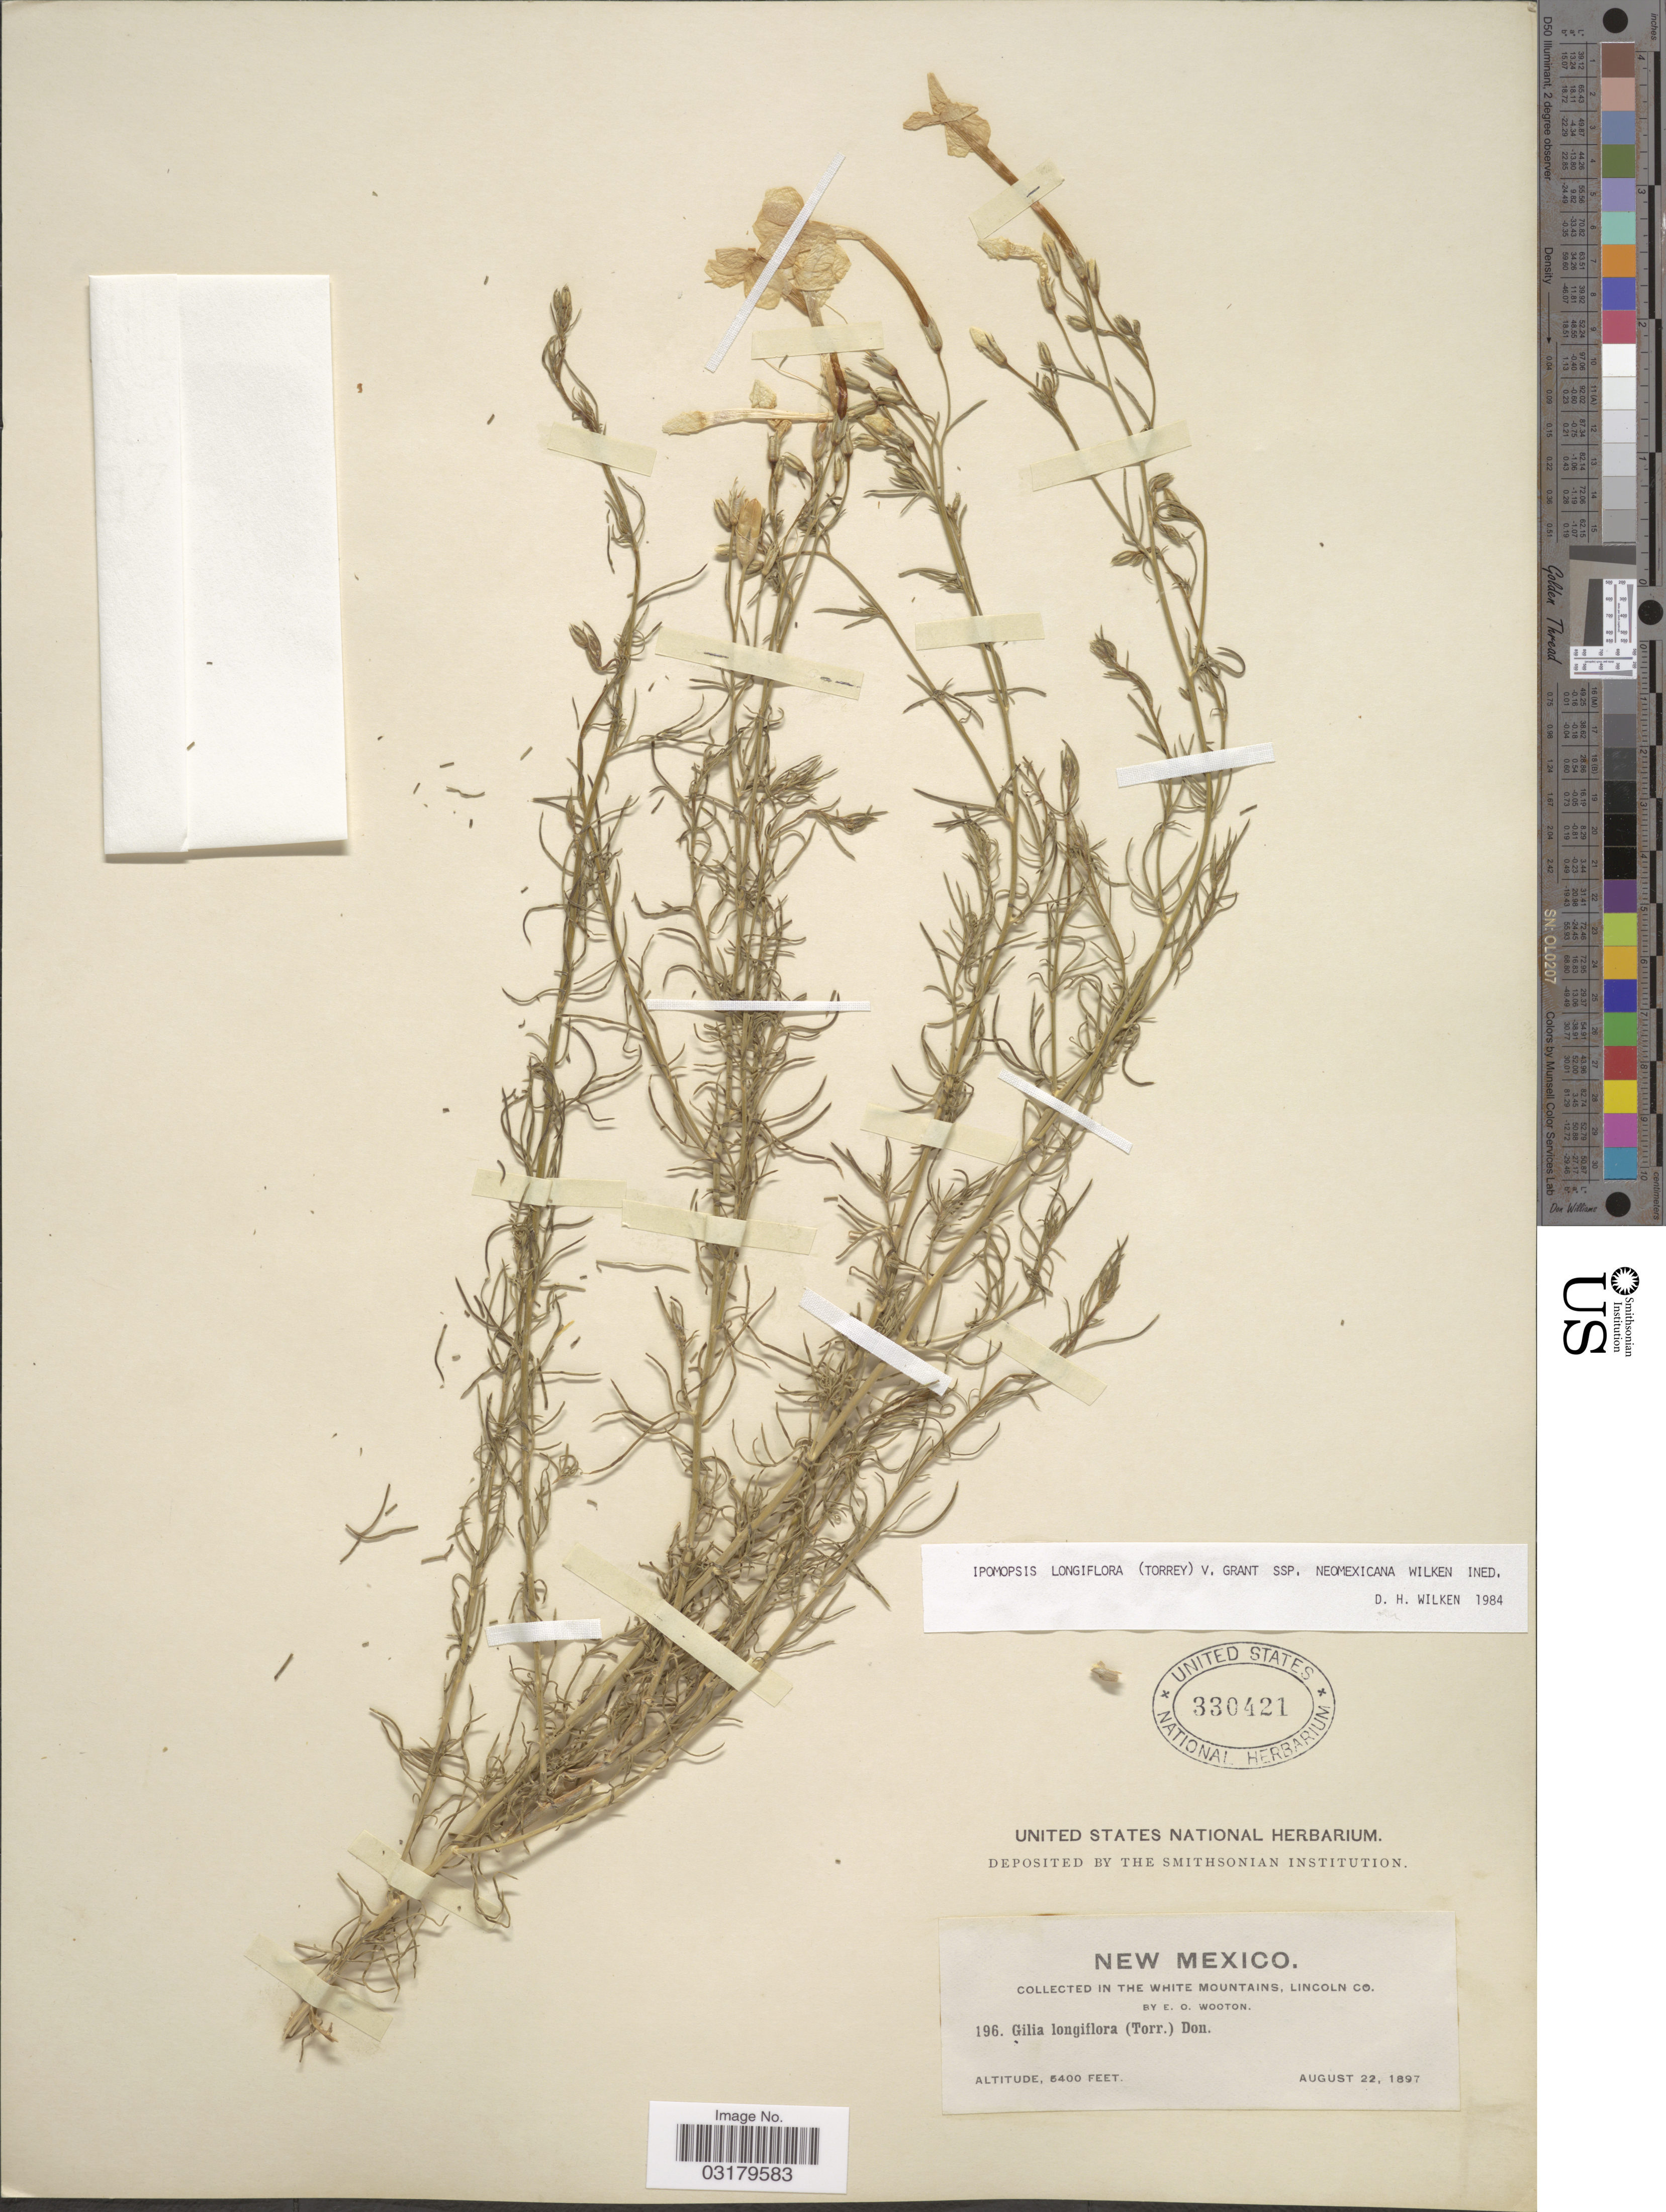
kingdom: Plantae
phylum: Tracheophyta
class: Magnoliopsida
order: Ericales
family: Polemoniaceae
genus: Ipomopsis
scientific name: Ipomopsis longiflora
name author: (Torr.) V.E. Grant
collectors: E. O. Wooton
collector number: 196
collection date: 1897-08-22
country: United States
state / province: New Mexico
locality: In the White Mountains, Lincoln Co.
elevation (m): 1646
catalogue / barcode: US 330421